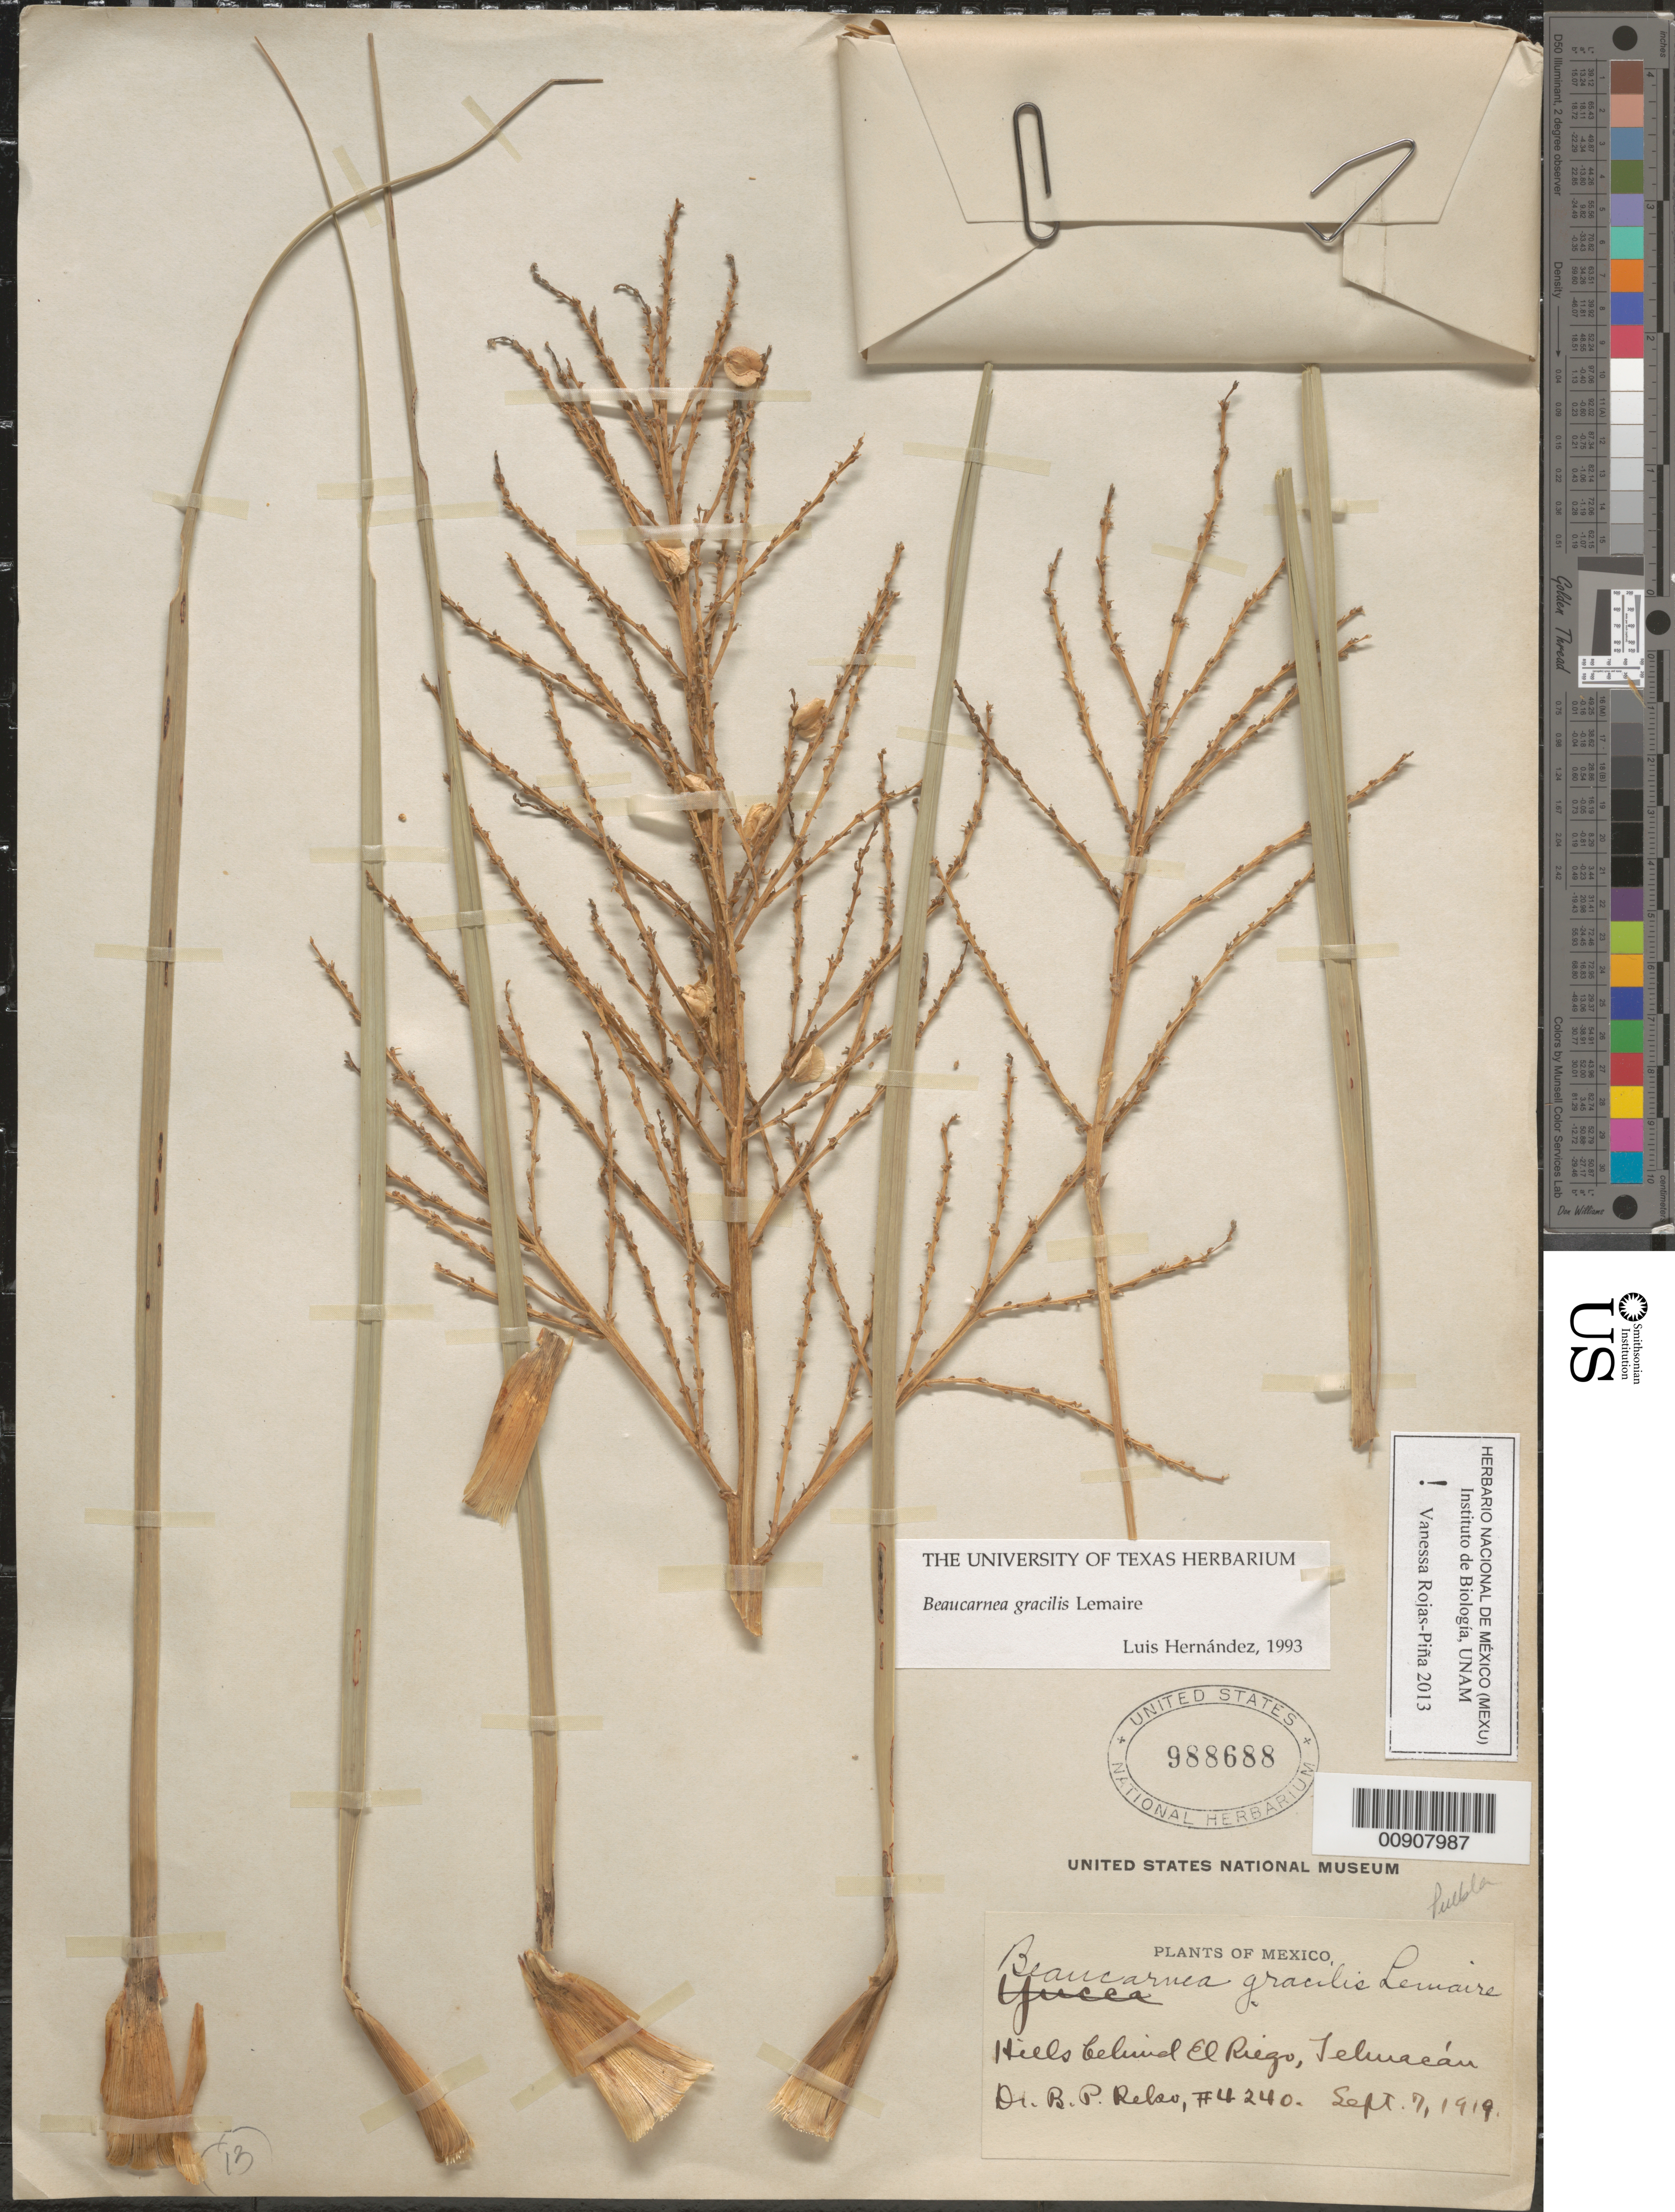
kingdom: Plantae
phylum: Tracheophyta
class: Liliopsida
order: Asparagales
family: Asparagaceae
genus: Beaucarnea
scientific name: Beaucarnea gracilis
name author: Lem.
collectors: B. P. Reko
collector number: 4240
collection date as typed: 07 Sep 1919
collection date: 1919-09-07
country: Mexico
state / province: Puebla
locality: Hills behind El Riego, Tehuacán.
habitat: Hills.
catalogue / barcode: US 988688